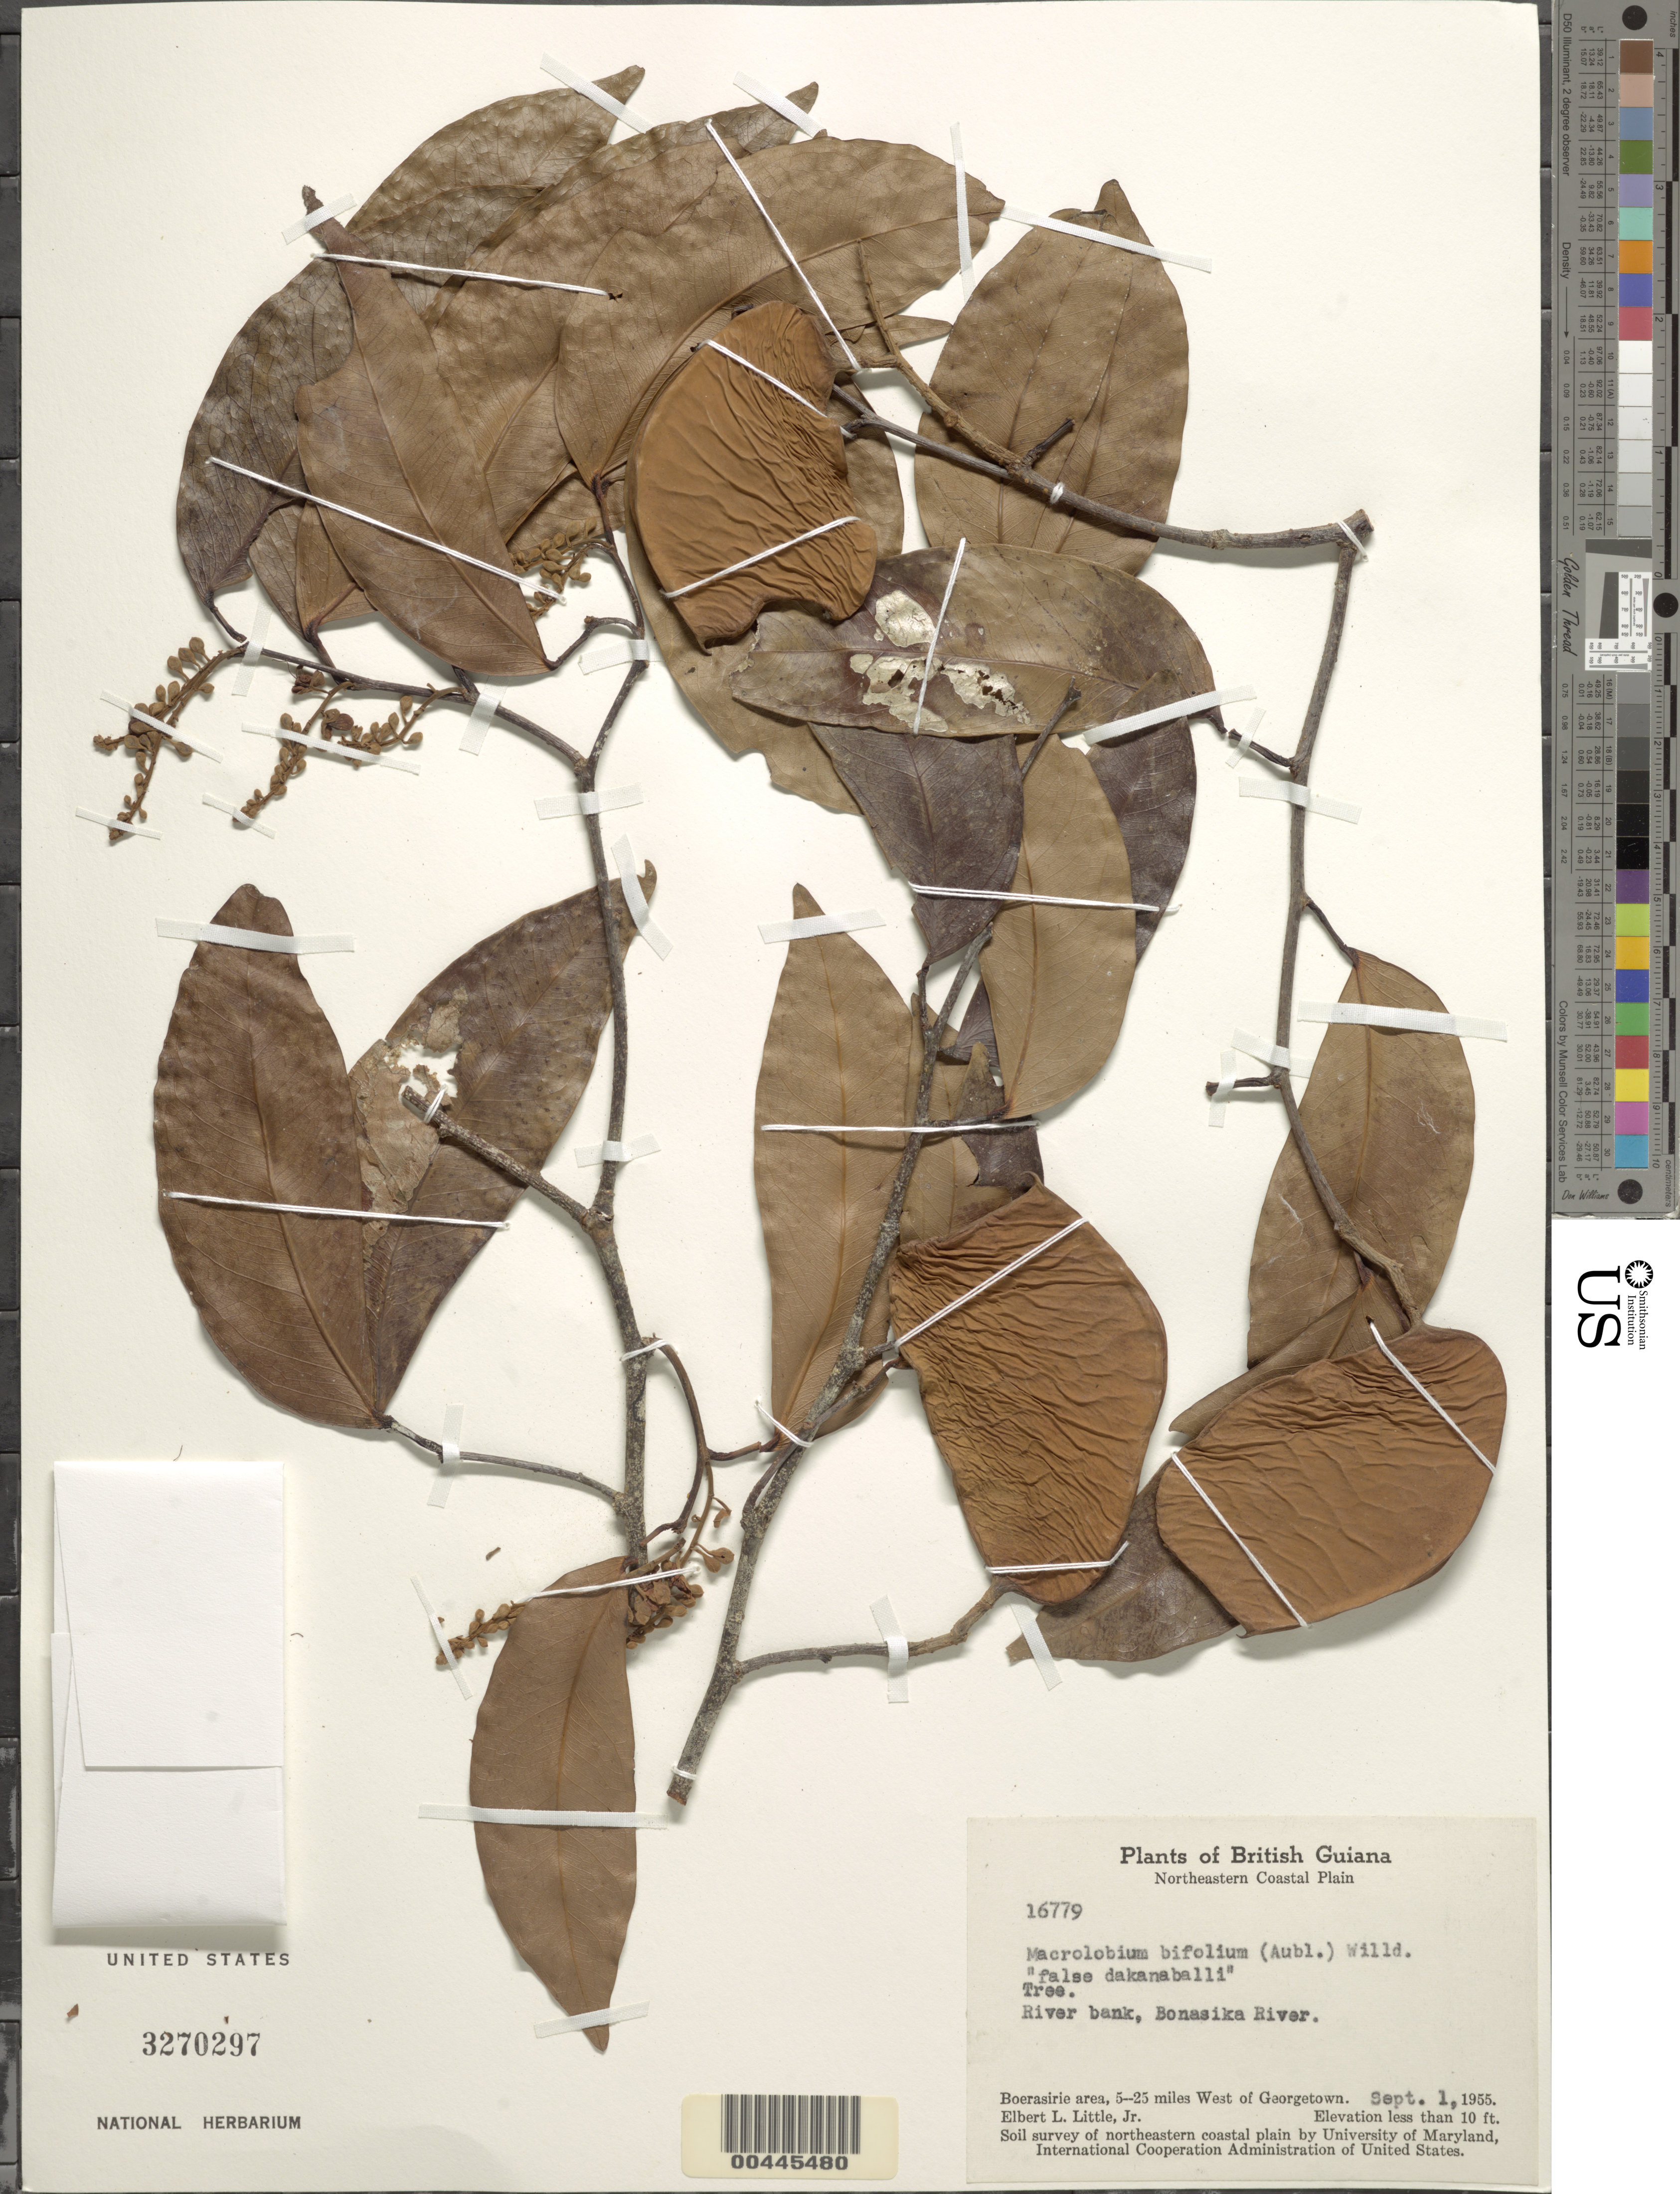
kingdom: Plantae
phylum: Tracheophyta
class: Magnoliopsida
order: Fabales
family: Fabaceae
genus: Macrolobium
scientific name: Macrolobium bifolium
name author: (Aubl.) Pers.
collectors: E. L. Little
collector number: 16779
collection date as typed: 01 Sep 1955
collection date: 1955-09-01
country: Guyana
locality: Boerasirie area, w of georgetown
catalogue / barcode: US 3270297